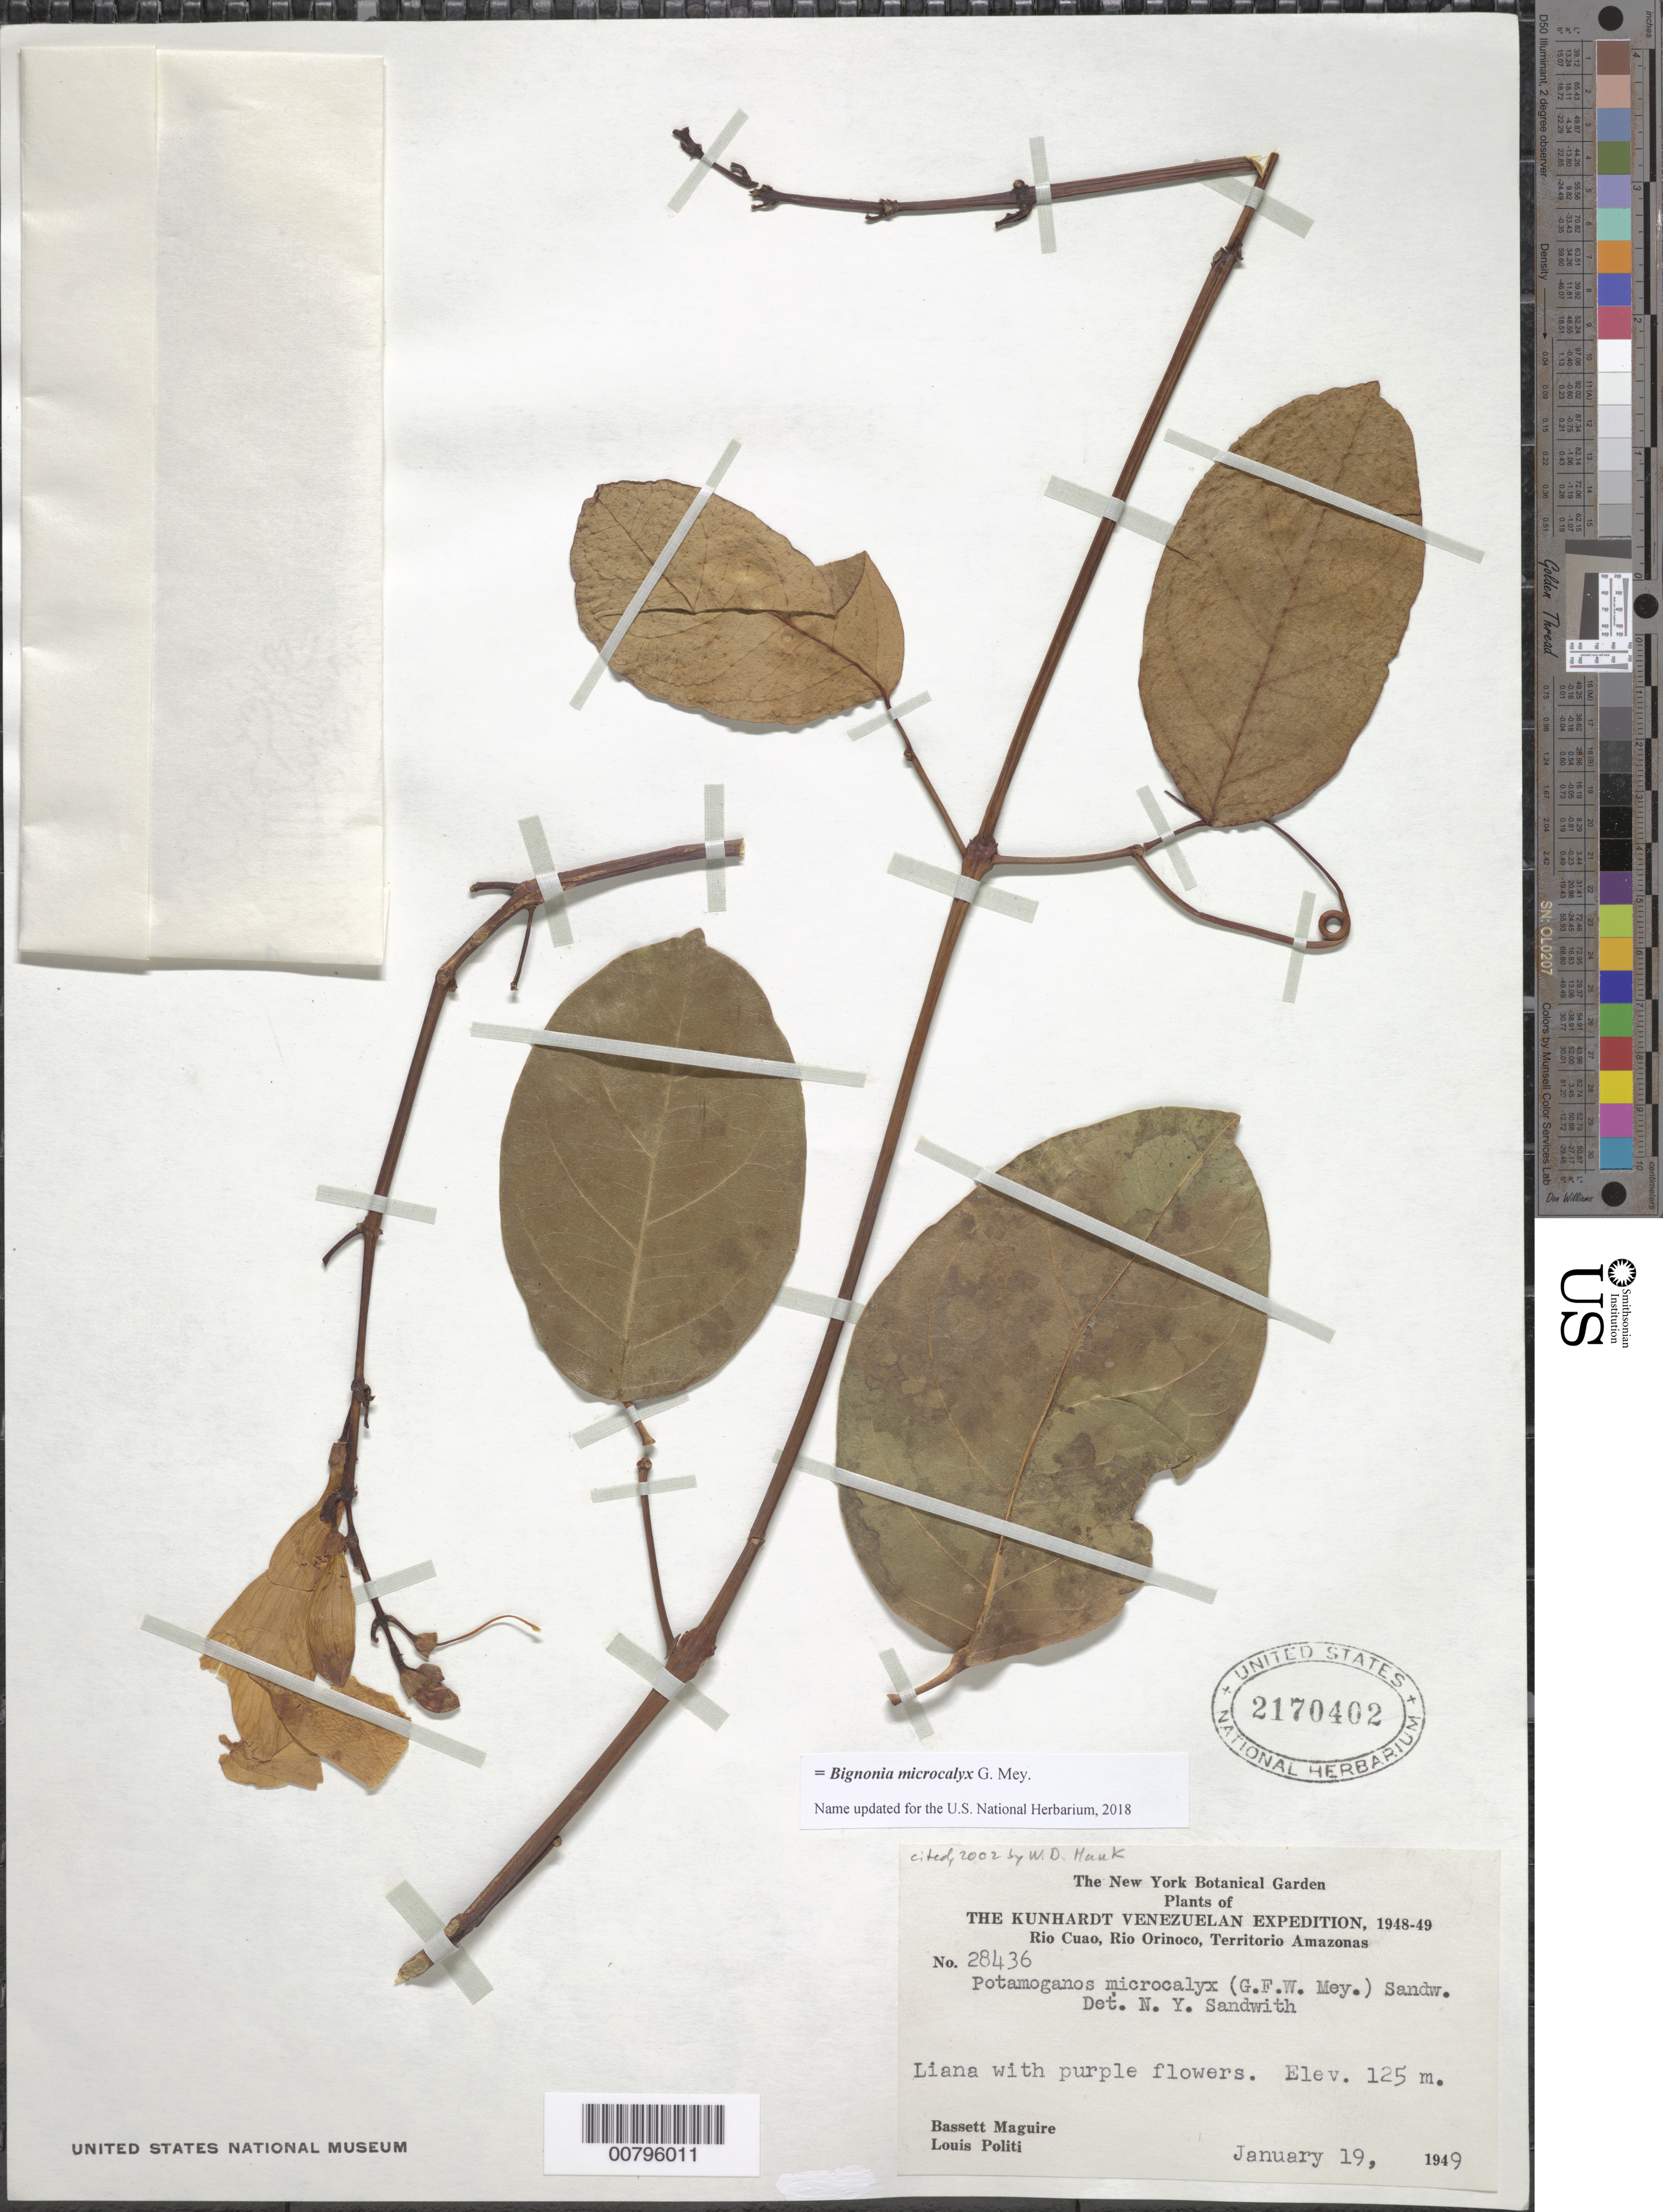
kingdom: Plantae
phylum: Tracheophyta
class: Magnoliopsida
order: Lamiales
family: Bignoniaceae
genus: Bignonia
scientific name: Bignonia microcalyx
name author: G. Mey.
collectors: B. Maguire & L. Politi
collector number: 28436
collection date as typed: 19-Jan-49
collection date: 1949-01-19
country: Venezuela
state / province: Amazonas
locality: Cerro Sipapo (Paráque), Base Camp, Río Cuao, Río Orinoco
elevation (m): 125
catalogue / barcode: US 2170402